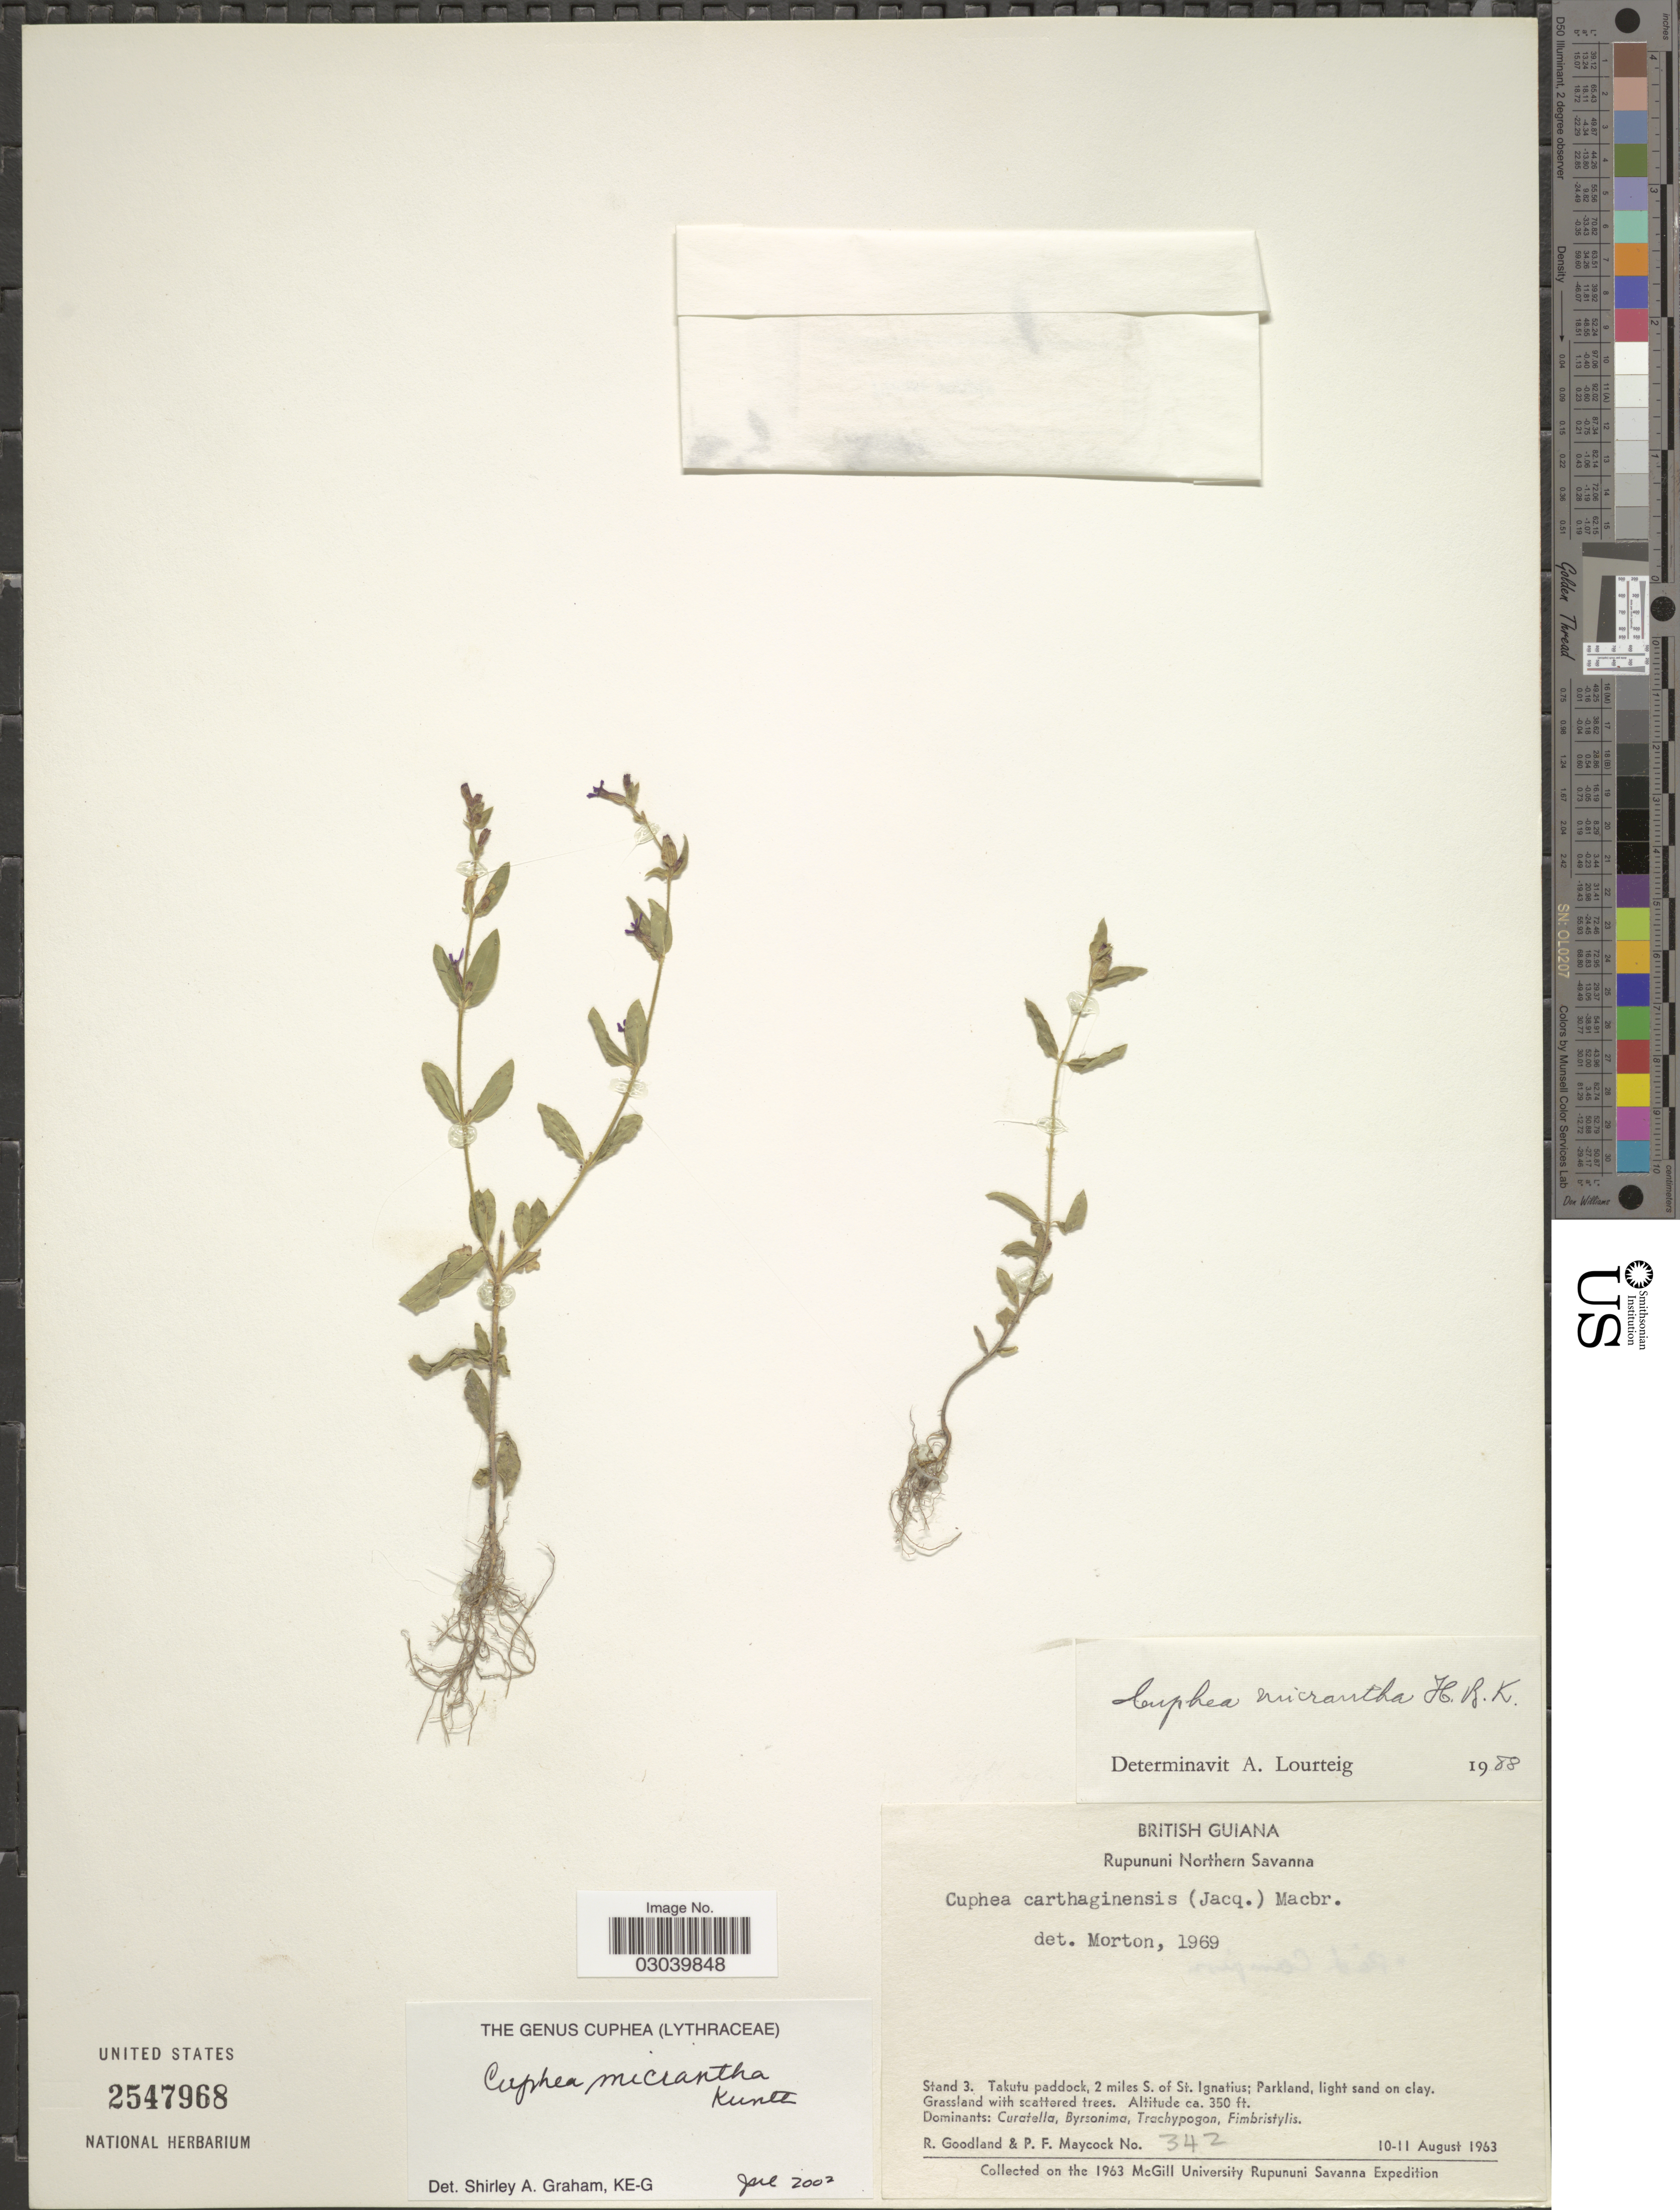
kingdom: Plantae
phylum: Tracheophyta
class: Magnoliopsida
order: Myrtales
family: Lythraceae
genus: Cuphea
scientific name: Cuphea micrantha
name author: Kunth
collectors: R. Goodland & P. Maycock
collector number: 342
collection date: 1963-08-10/1963-08-11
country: Guyana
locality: Rupununi Northern Savanna. Stand 3. Takutu paddock, 2 miles S. of St. Ignatius; Parkland, light sand on clay.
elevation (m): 107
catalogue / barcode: US 2547968